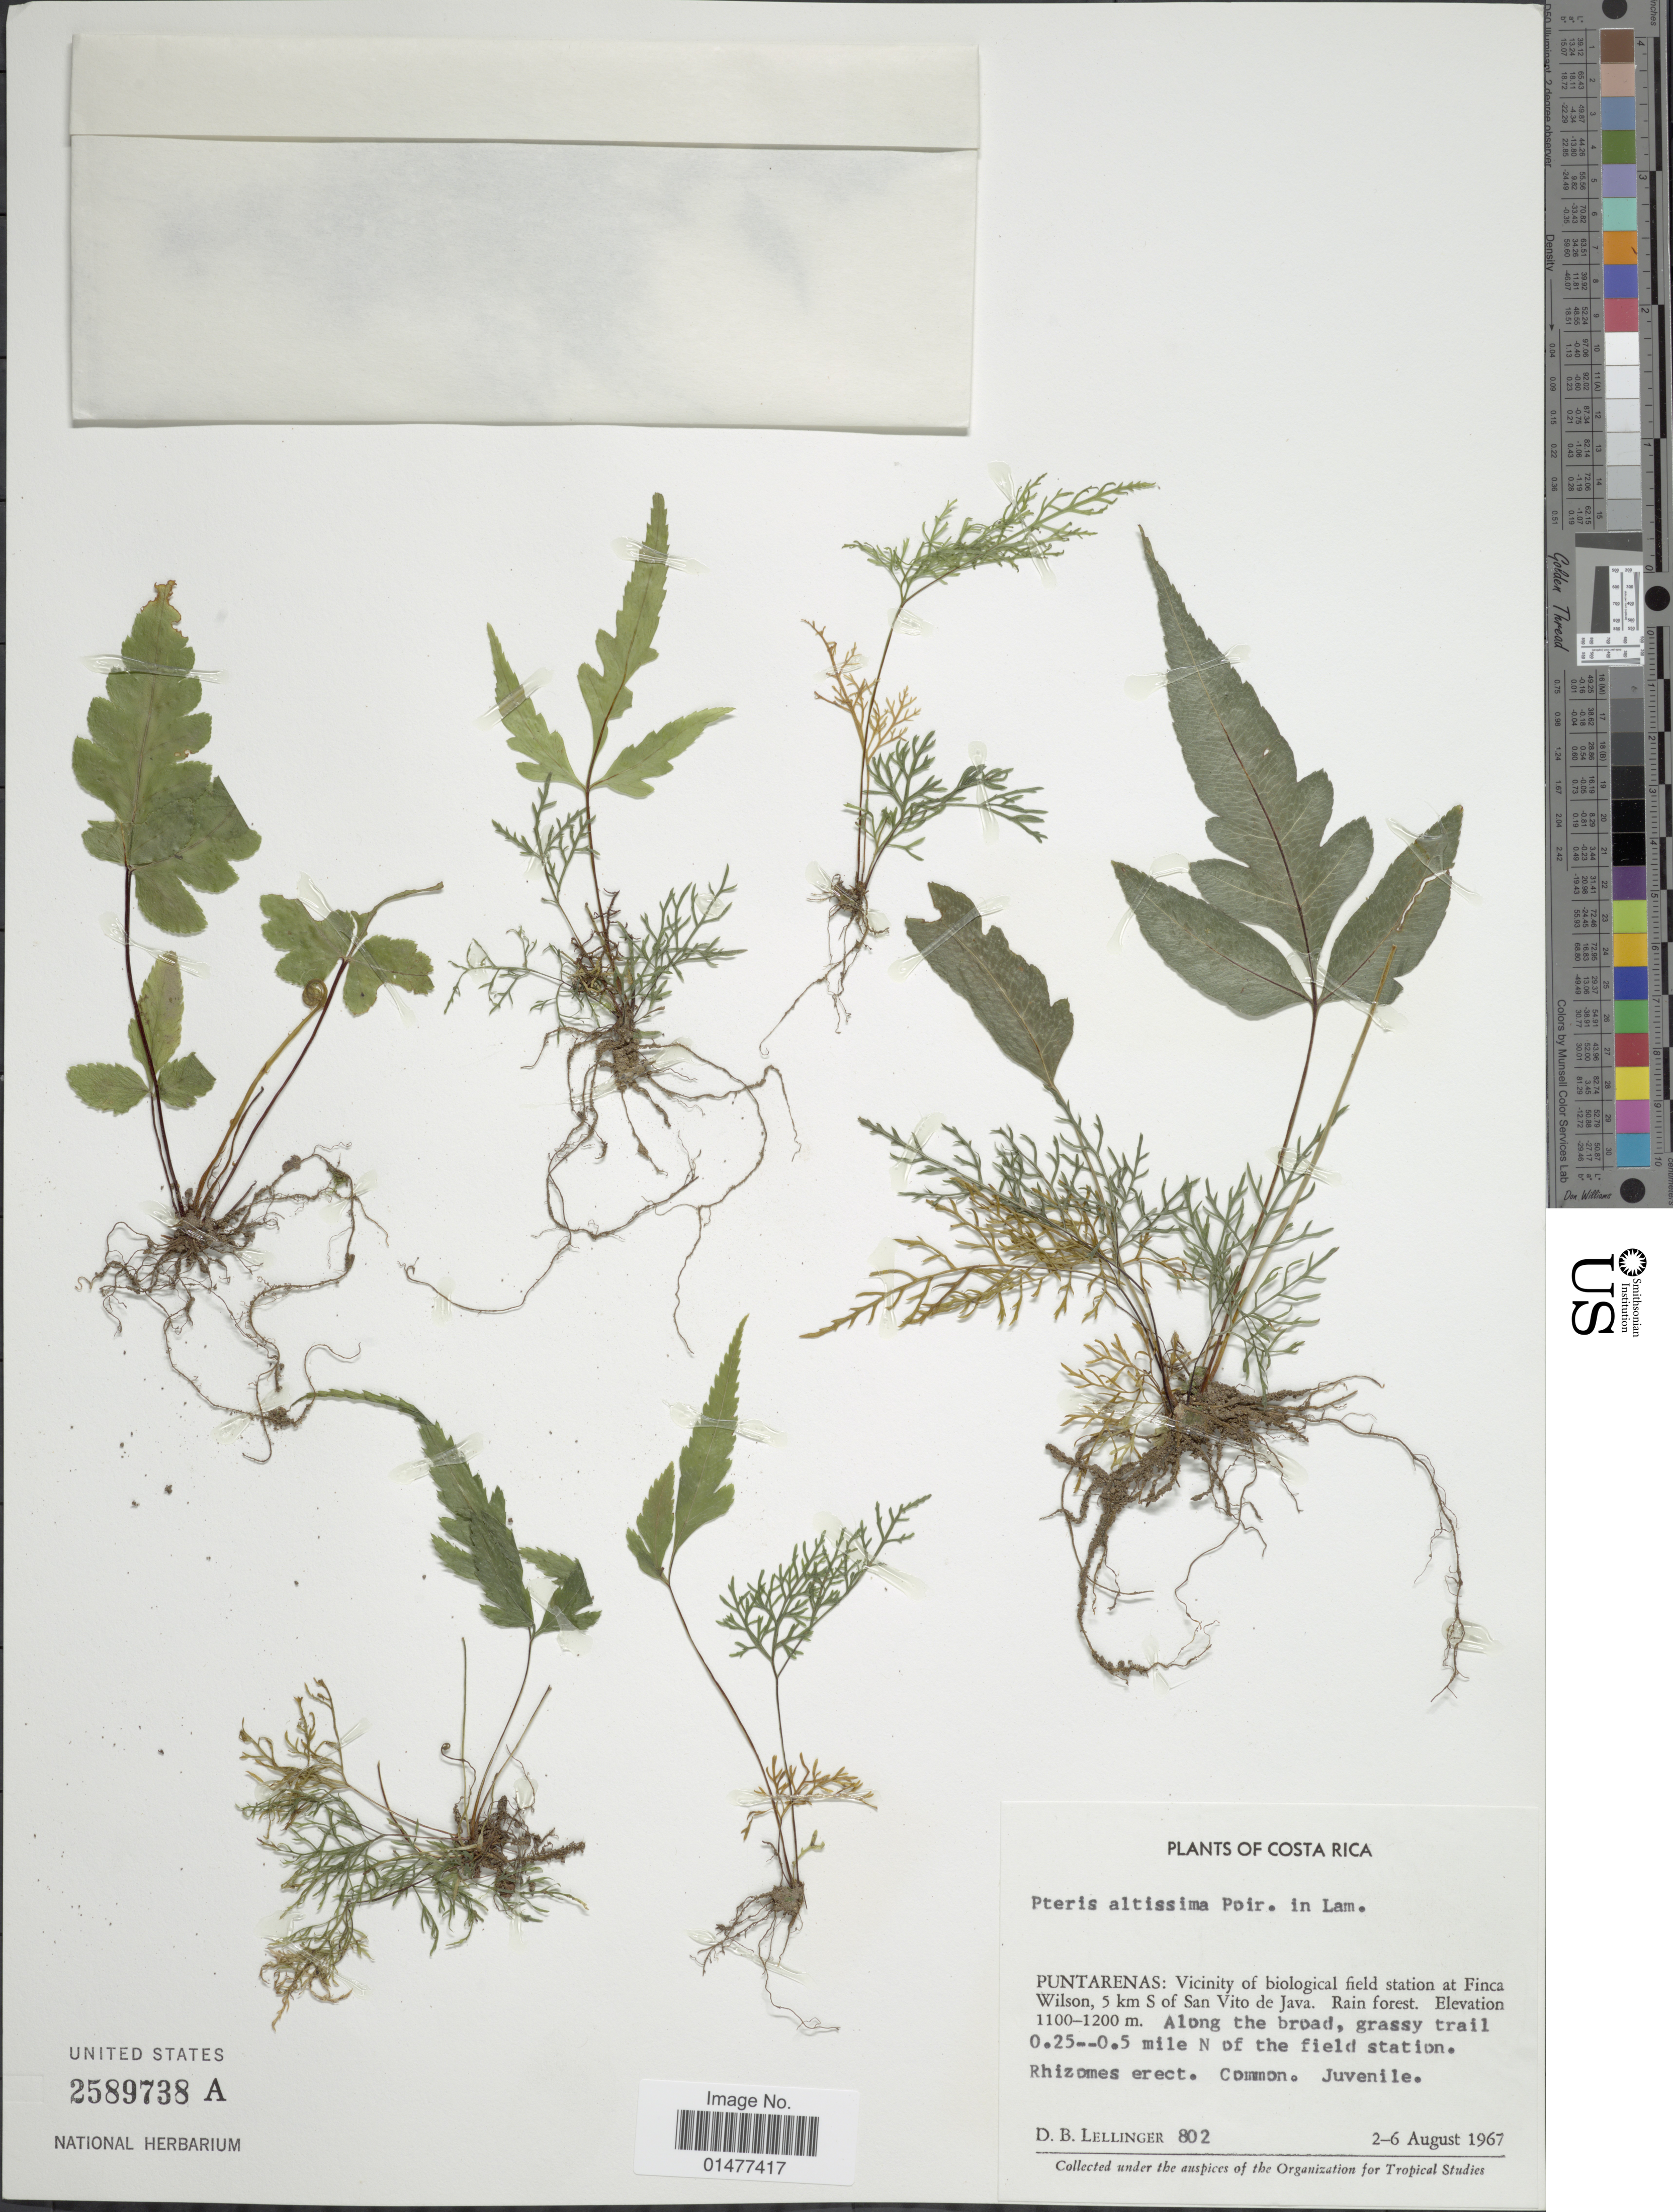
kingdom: Plantae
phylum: Tracheophyta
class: Polypodiopsida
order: Polypodiales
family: Pteridaceae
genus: Pteris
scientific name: Pteris altissima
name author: Poir.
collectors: D. B. Lellinger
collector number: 802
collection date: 1967-08-02/1967-08-06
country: Costa Rica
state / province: Puntarenas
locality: Plants of Costa Rica, Vicinity of biological field station at Finca WIlson, 5 km S of San Vito de Java. Rain forest, along the broad, grassy trail 0.25--0.5 mile N of the field astation, Rhizomes erect. Common. Juvenille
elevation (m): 1100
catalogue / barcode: US 2589738A